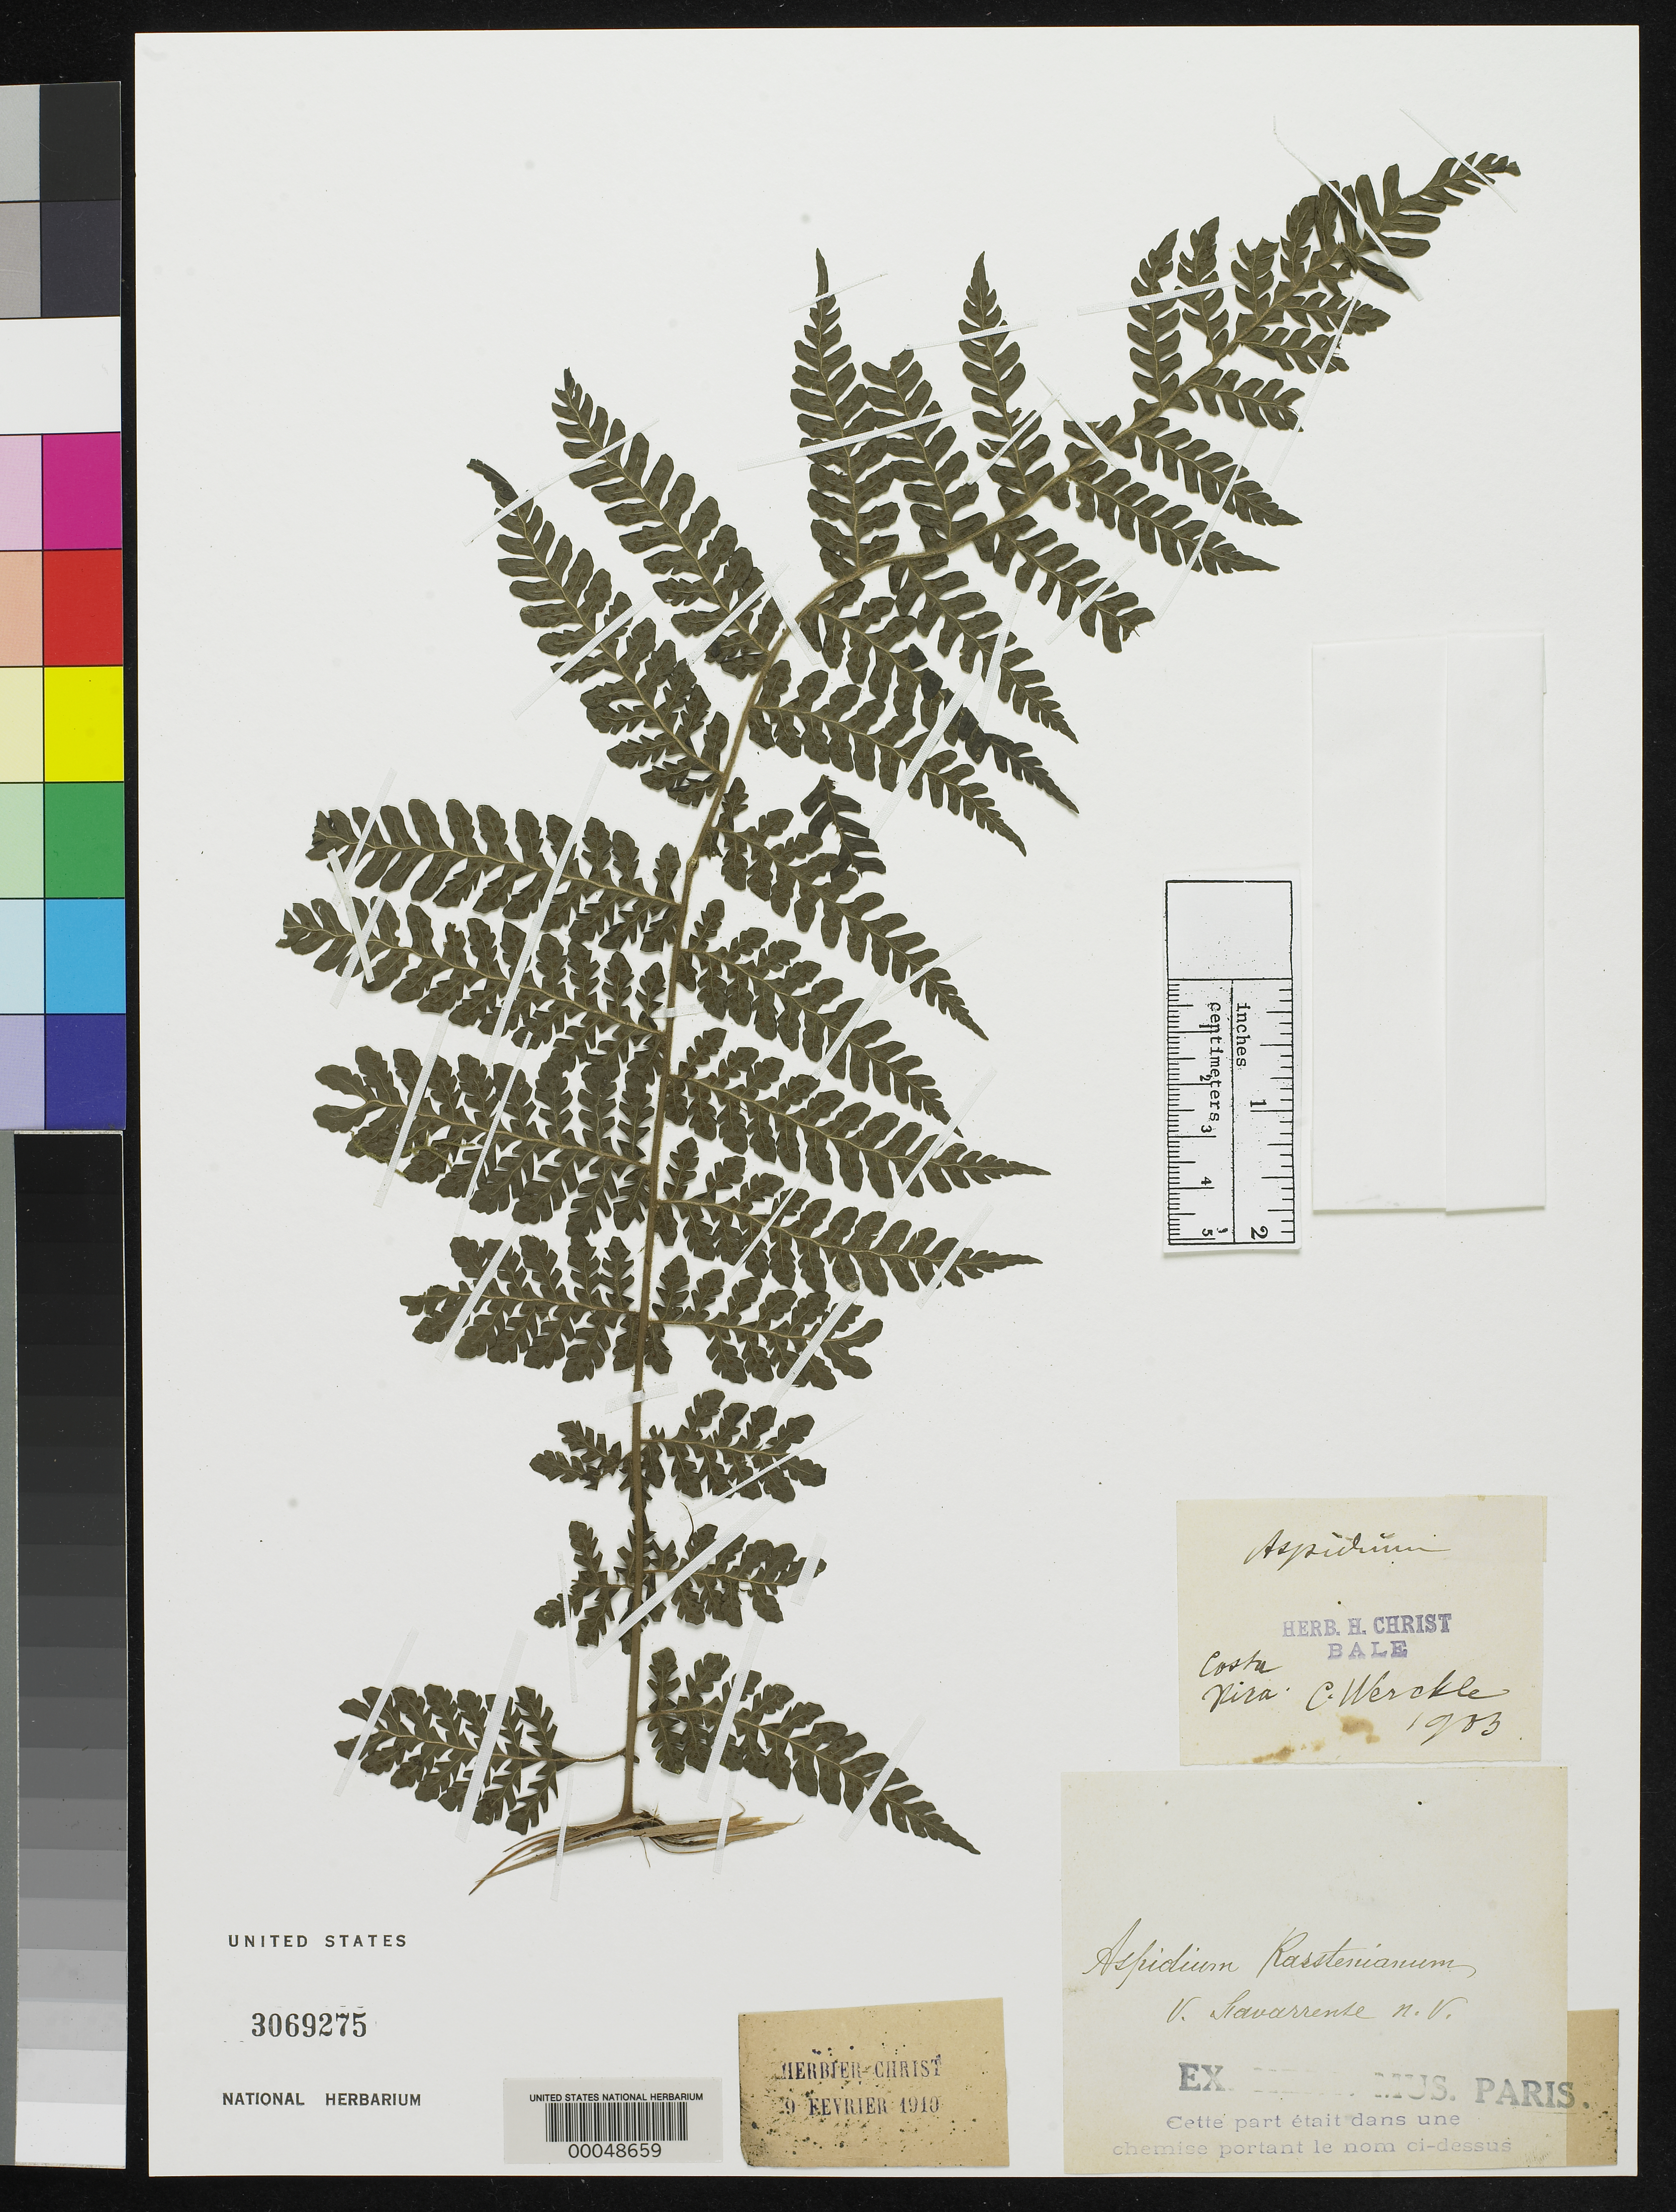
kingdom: Plantae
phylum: Tracheophyta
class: Polypodiopsida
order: Polypodiales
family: Tectariaceae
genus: Aspidium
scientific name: Aspidium karstenianum var. navarrense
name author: Christ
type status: Type Collection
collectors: C. C Wercklé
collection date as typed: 1903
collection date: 1903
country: Costa Rica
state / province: Cartago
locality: Navarro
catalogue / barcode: US 3069275